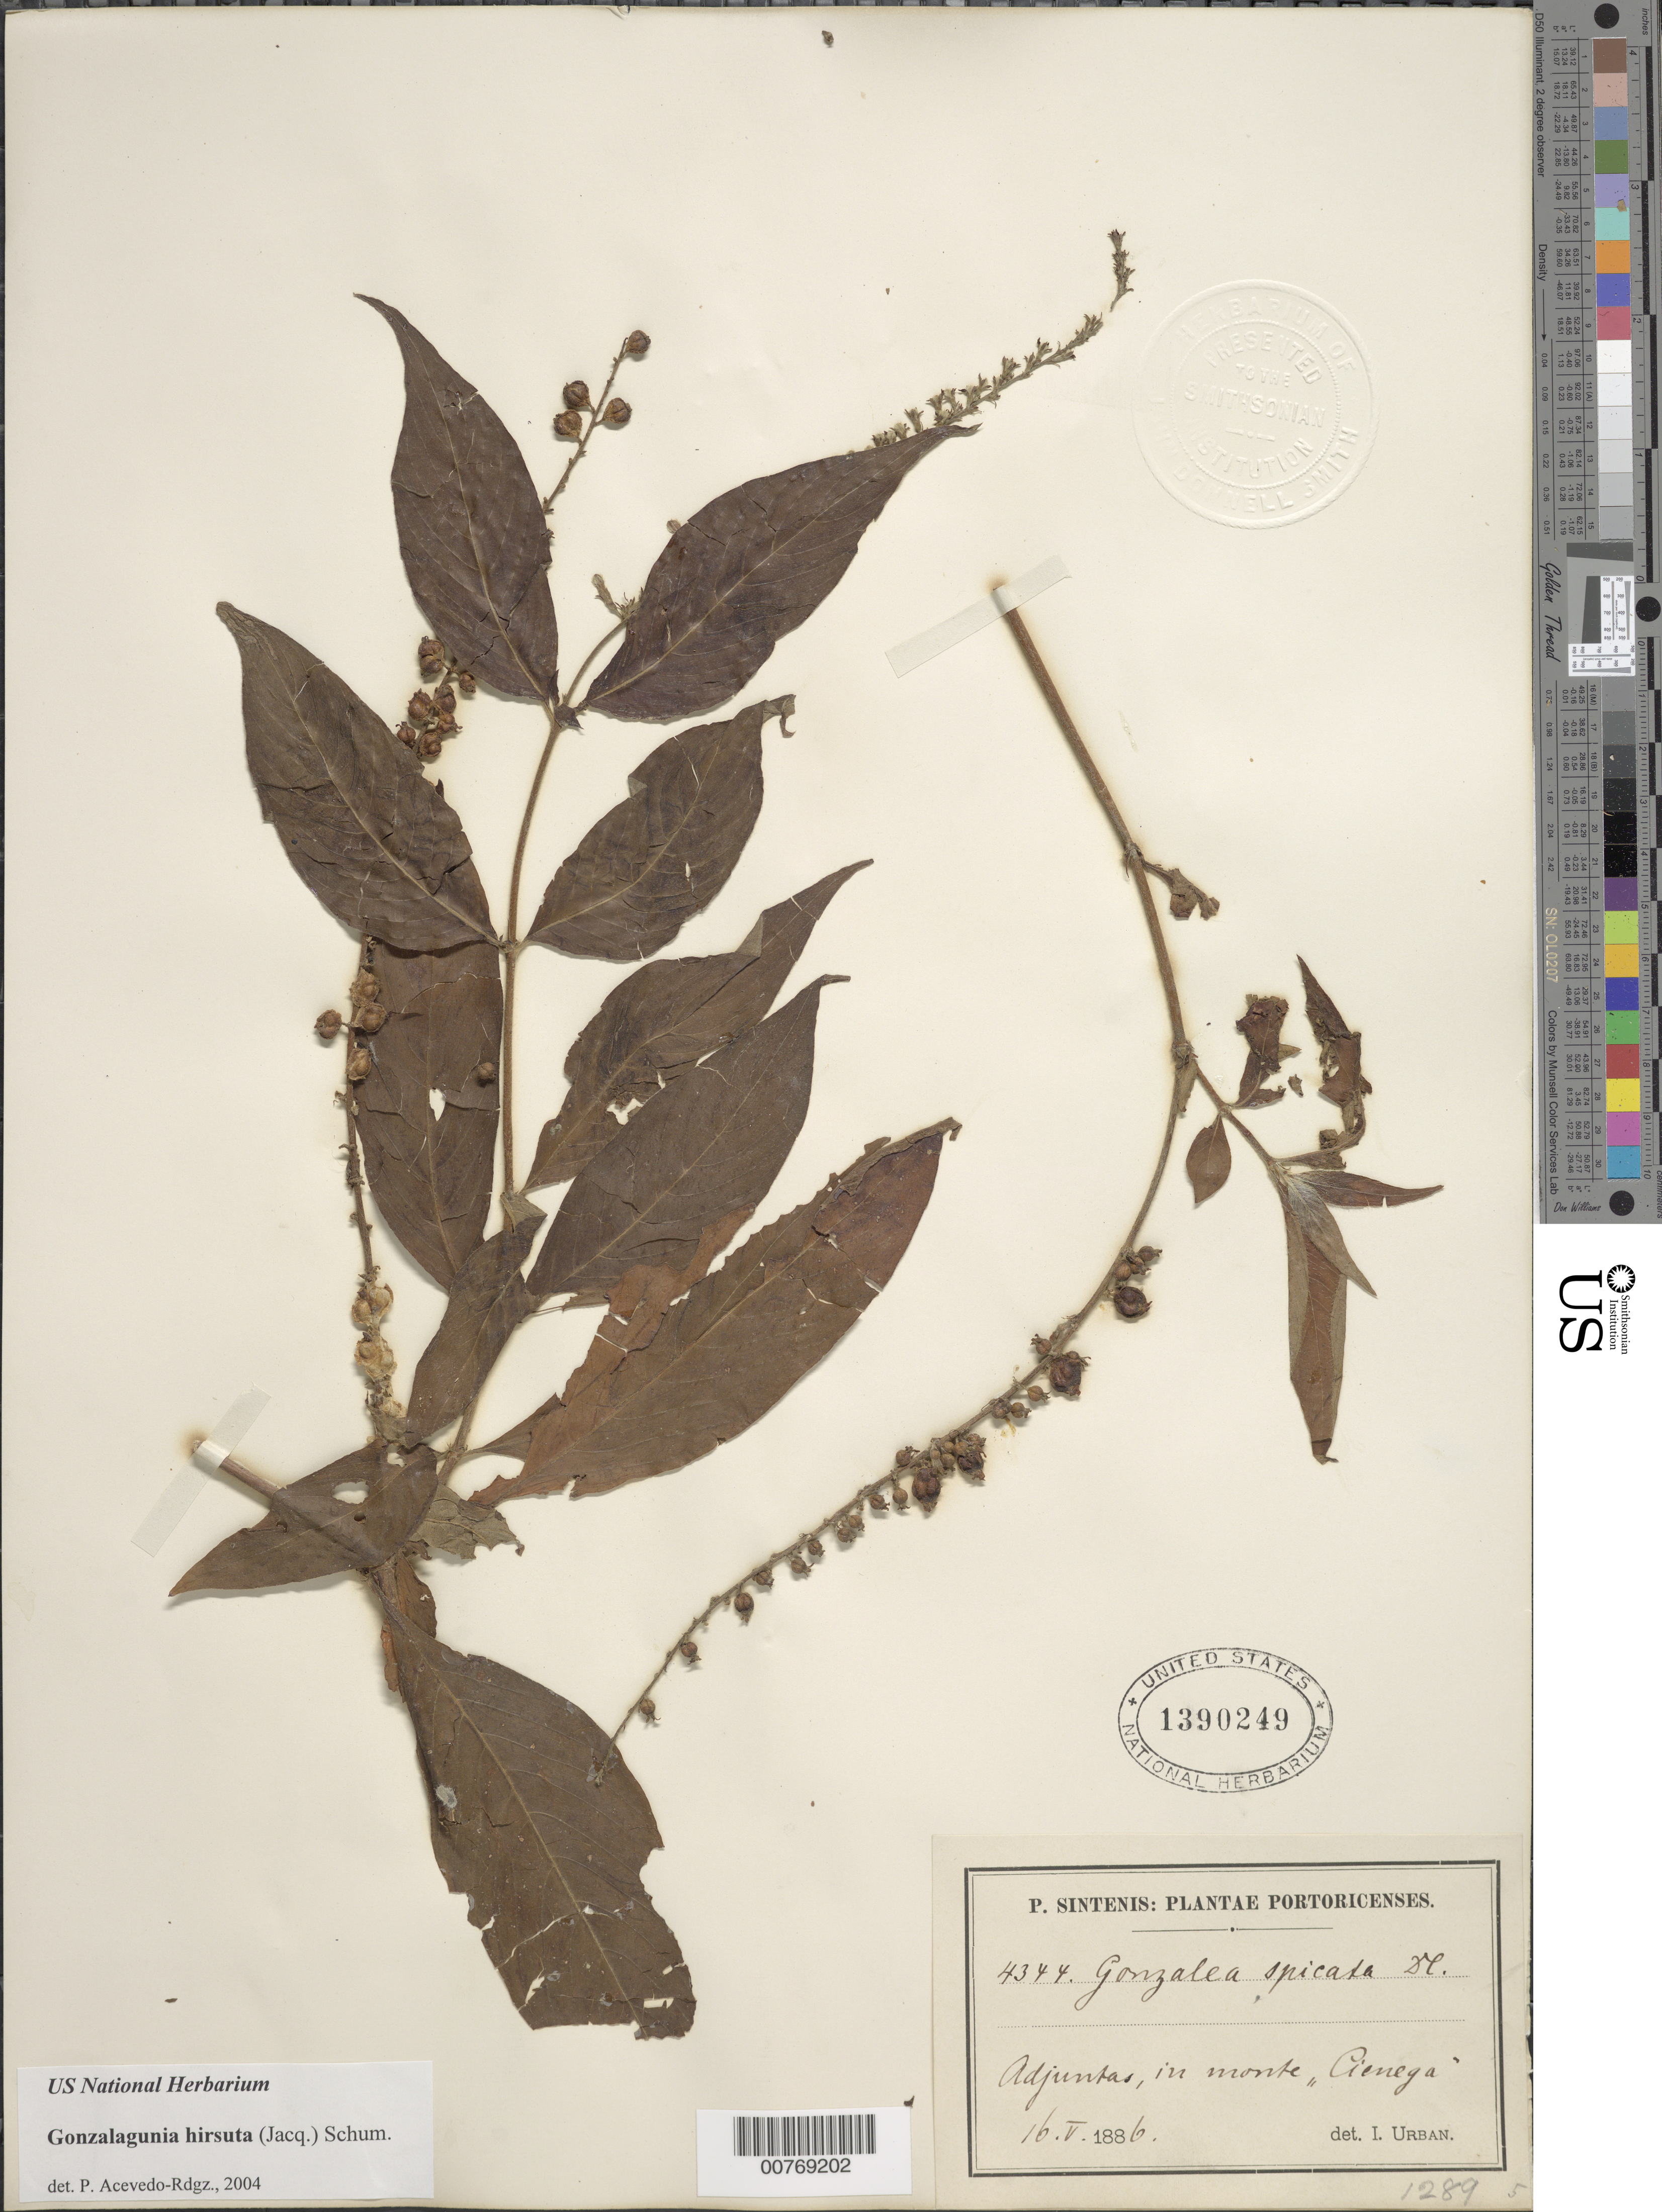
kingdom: Plantae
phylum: Tracheophyta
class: Magnoliopsida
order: Gentianales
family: Rubiaceae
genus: Gonzalagunia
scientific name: Gonzalagunia hirsuta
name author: (Jacq.) K. Schum.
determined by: Acevedo-Rodríguez, P., (BOT), Smithsonian Institution - National Museum of Natural History (UNITED STATES)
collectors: P. Sintenis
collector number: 4344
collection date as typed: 16 May 1886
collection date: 1886-05-16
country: Puerto Rico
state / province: Adjuntas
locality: Adjuntas, in monte "Cienega"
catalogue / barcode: US 1390249